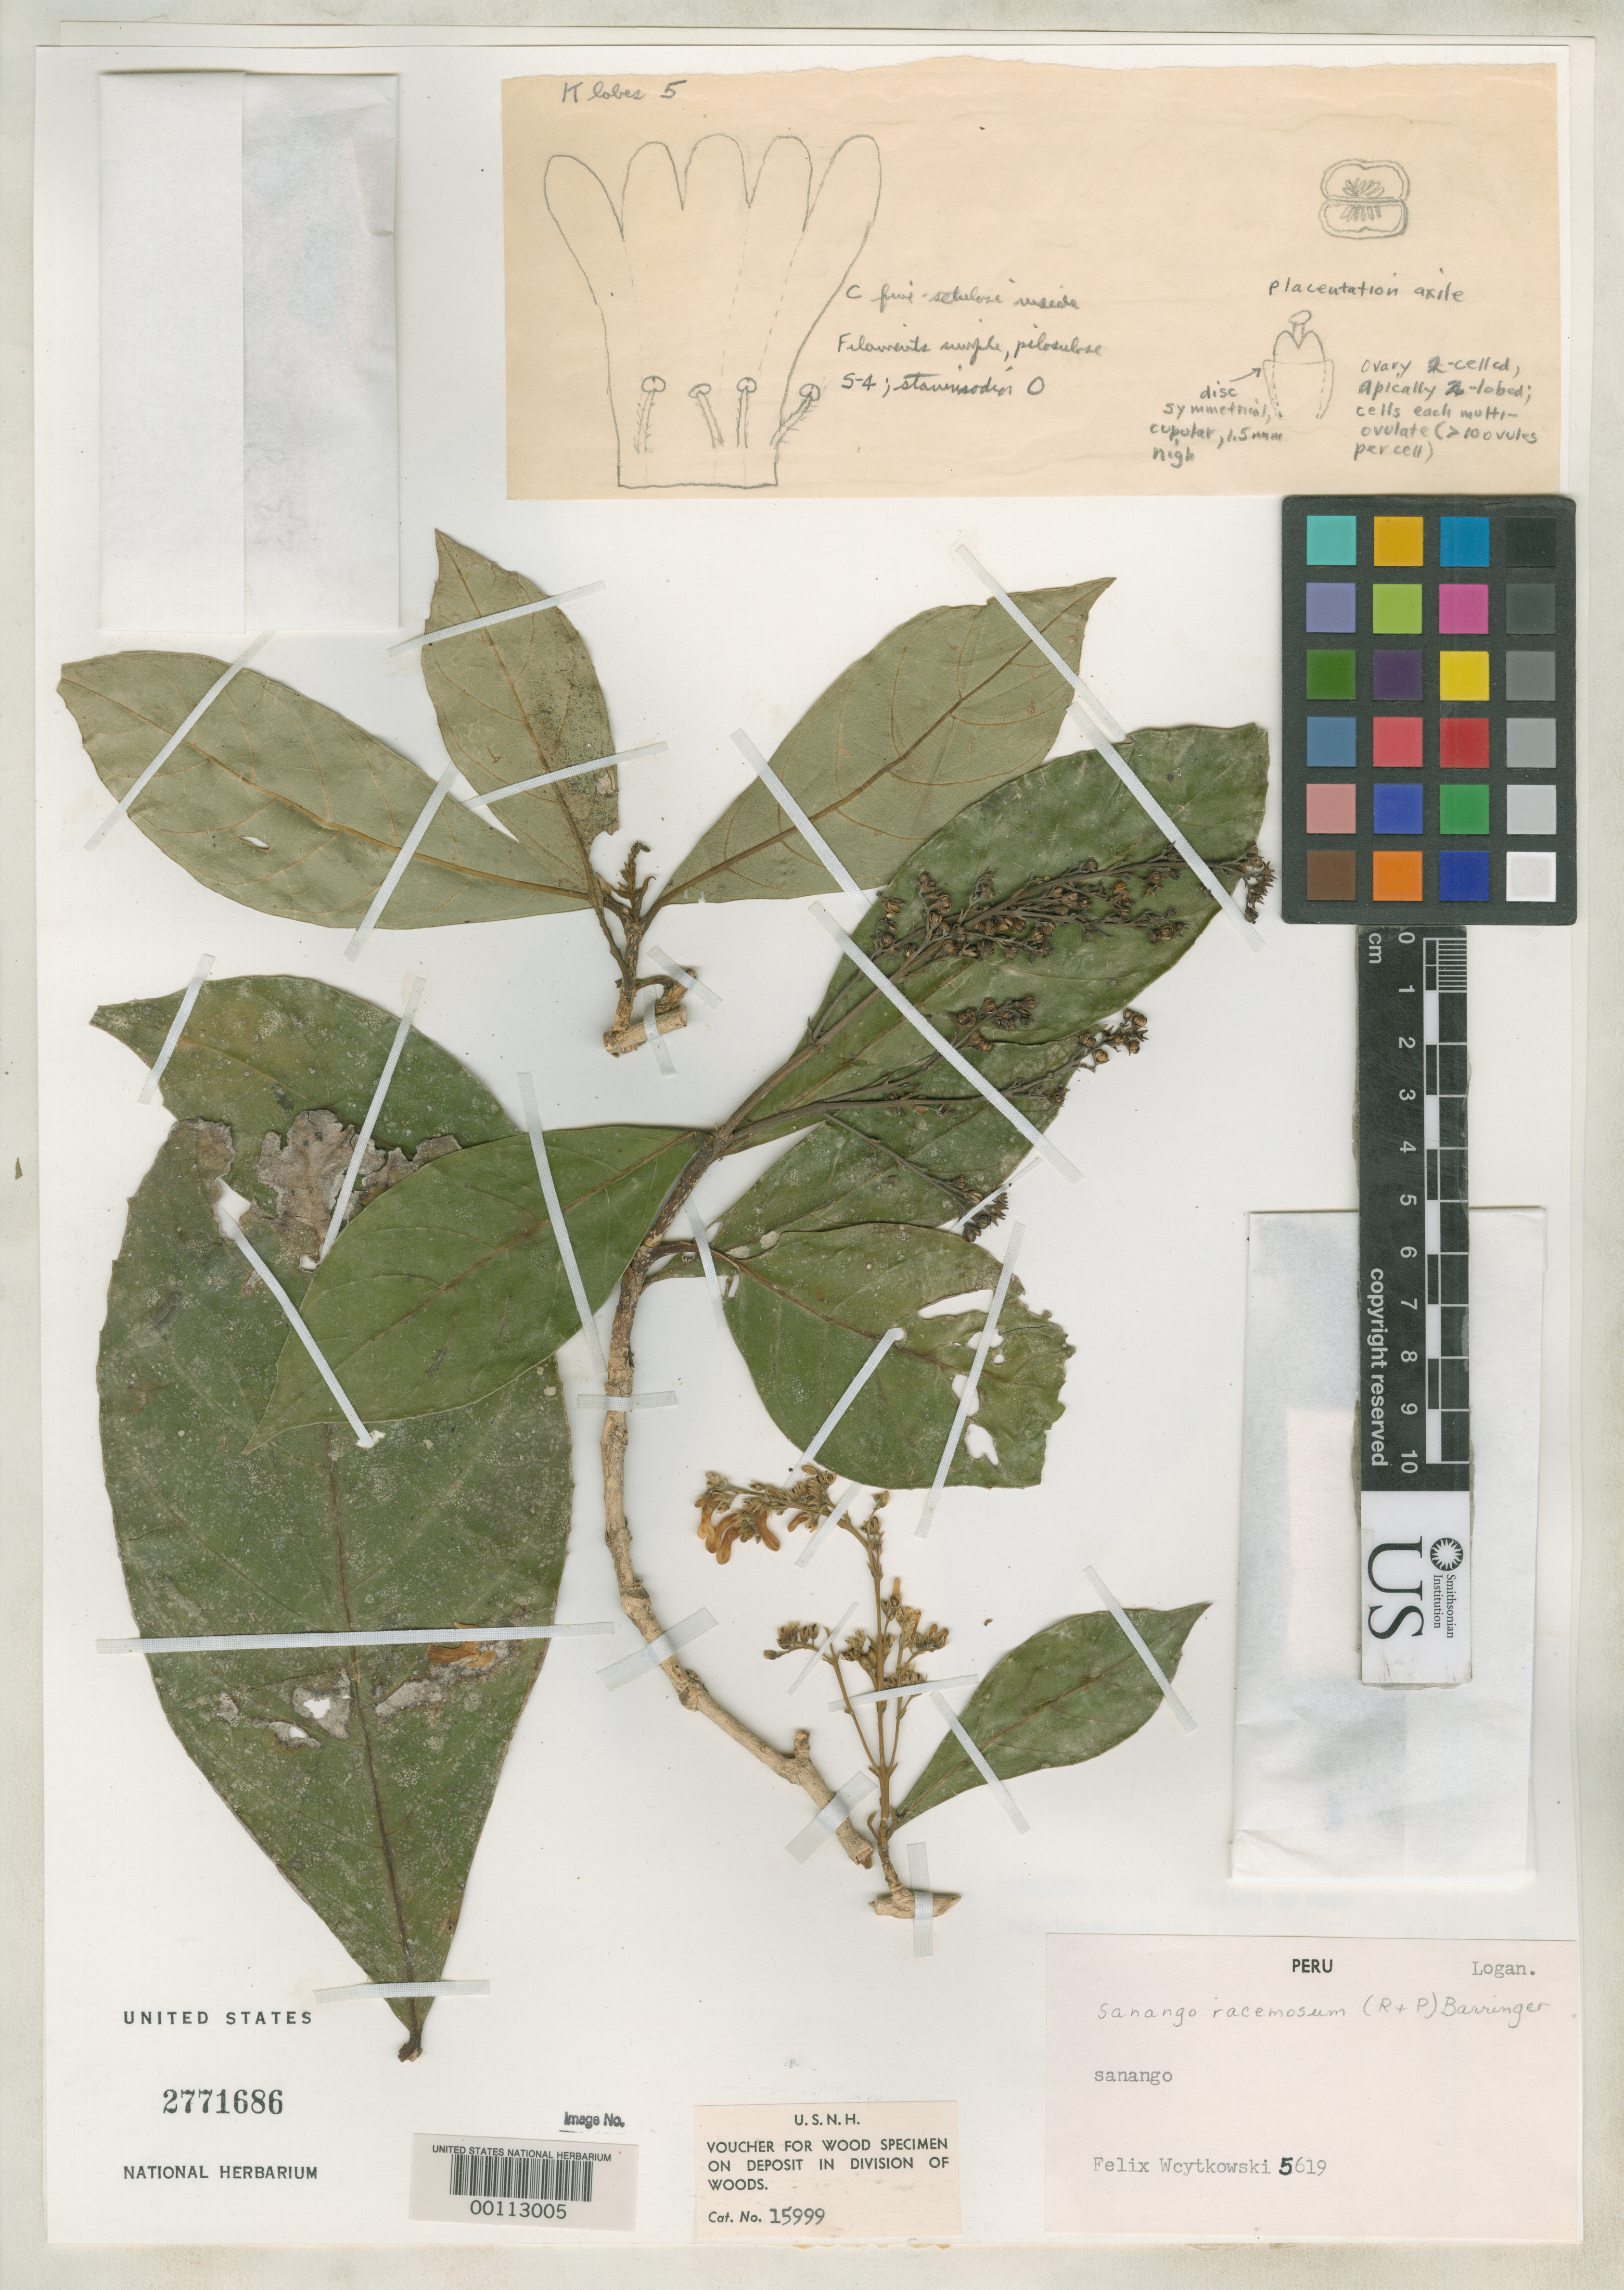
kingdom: Plantae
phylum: Tracheophyta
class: Magnoliopsida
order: Lamiales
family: Gesneriaceae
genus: Sanango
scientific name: Sanango durum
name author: G.S. Bunting & J.A. Duke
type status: Isotype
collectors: F. Woytkowski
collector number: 5619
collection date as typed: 02 Apr 1960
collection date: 1960-04-02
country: Peru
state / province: Amazonas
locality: Aramango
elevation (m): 300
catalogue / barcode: US 2771686